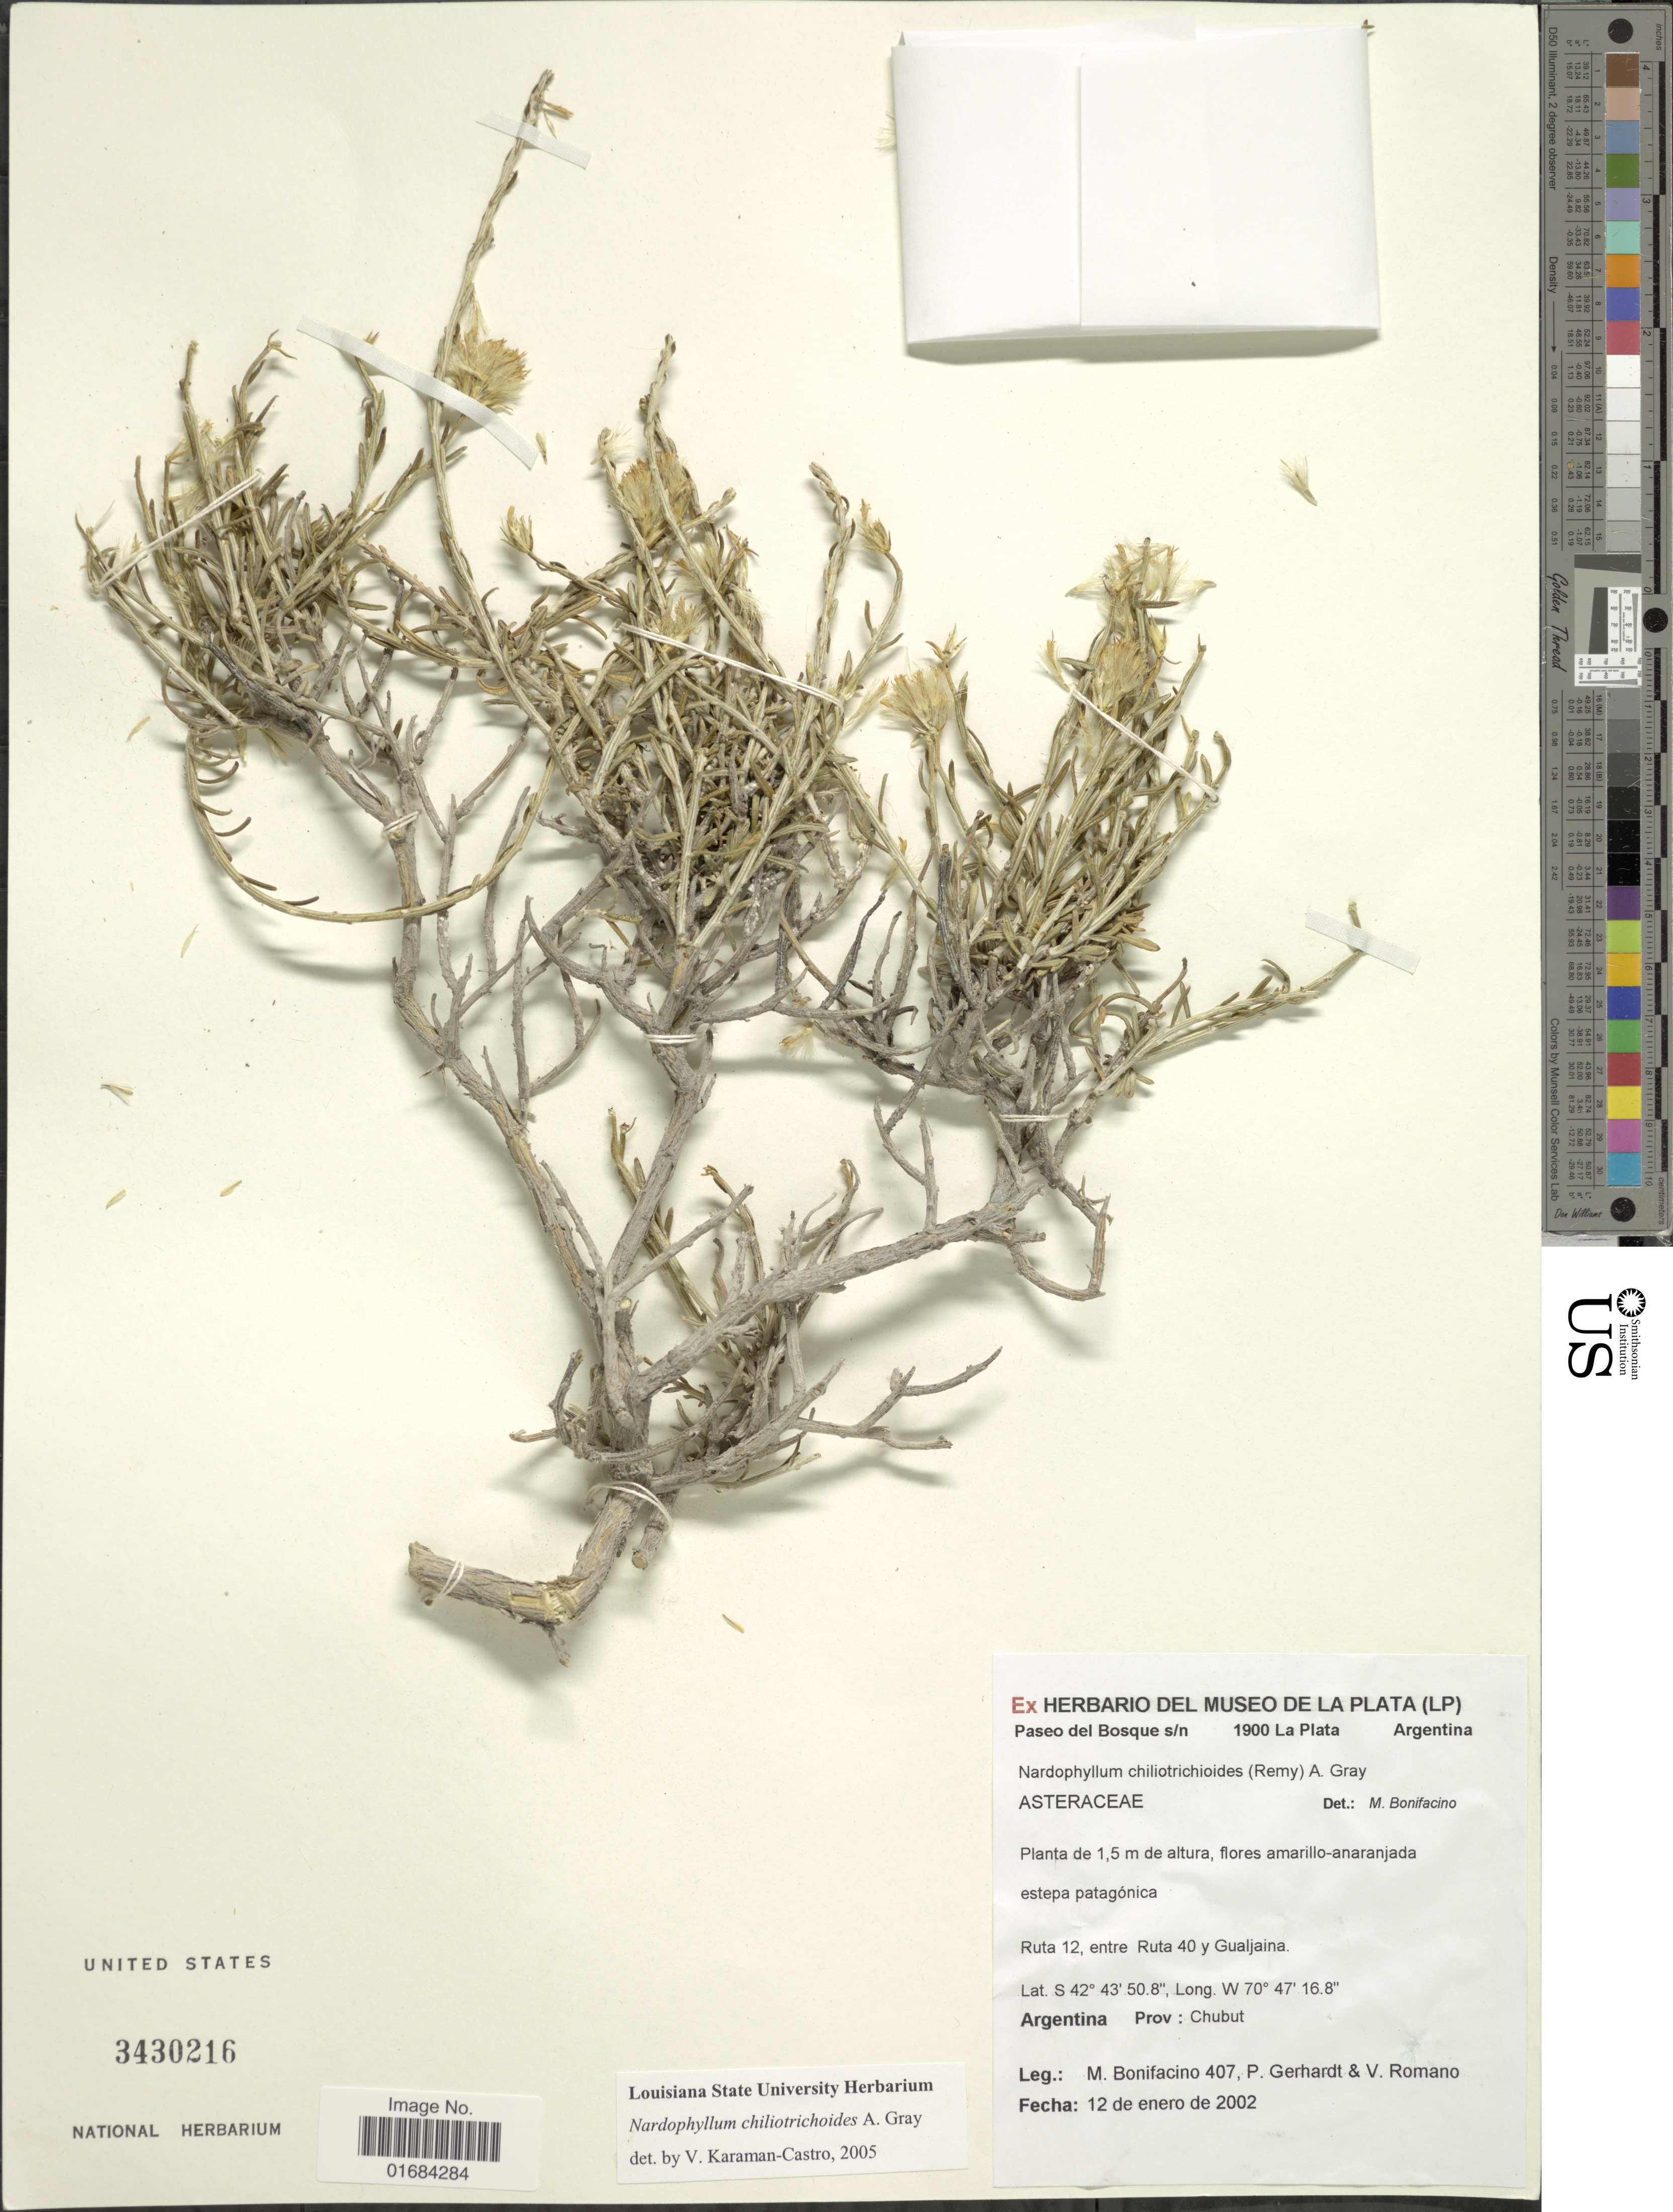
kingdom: Plantae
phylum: Tracheophyta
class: Magnoliopsida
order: Asterales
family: Asteraceae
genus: Nardophyllum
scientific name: Nardophyllum chiliotrichoides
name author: (J. Rémy) A. Gray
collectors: M. Bonifacino, P. Gerhardt & V. Romano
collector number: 0407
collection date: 2002-01-12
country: Argentina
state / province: Chubut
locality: Ruta 12, entre Ruta 40 y Gualjaina.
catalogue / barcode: US 3430216